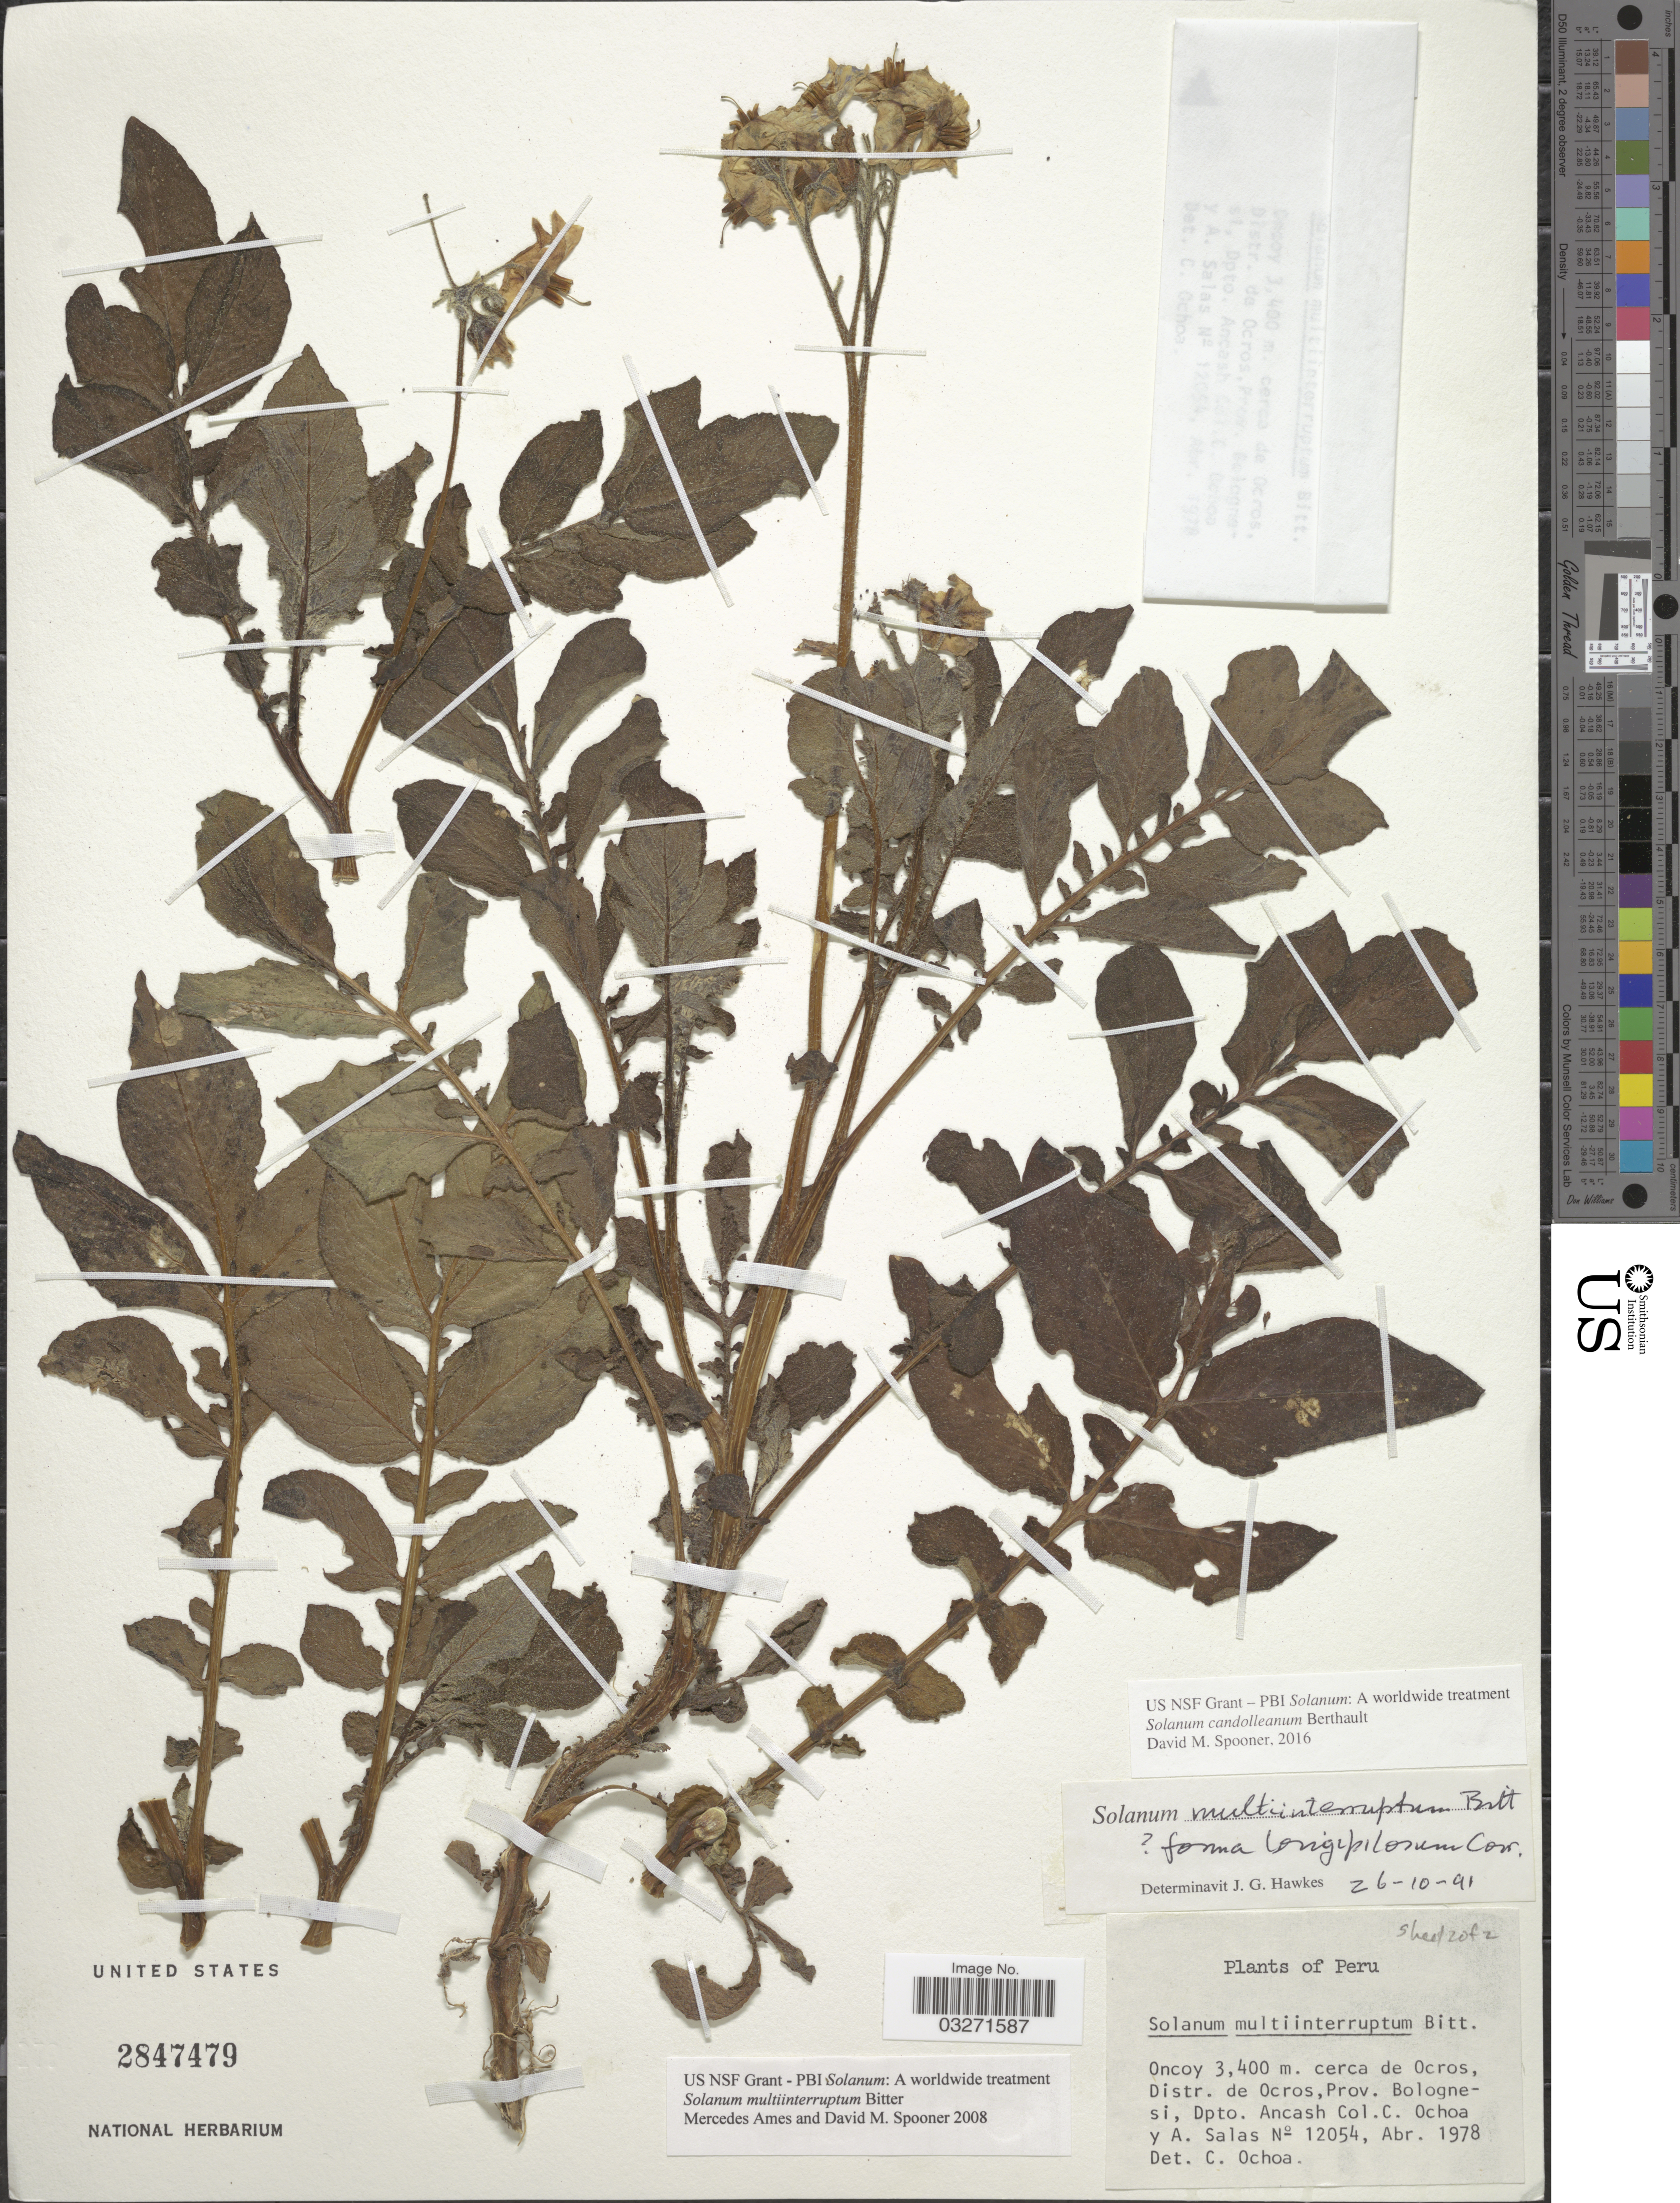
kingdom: Plantae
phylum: Tracheophyta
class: Magnoliopsida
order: Solanales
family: Solanaceae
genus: Solanum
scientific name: Solanum candolleanum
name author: Berthault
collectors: C. Ochoa & A. Salas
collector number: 12054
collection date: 1978-04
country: Peru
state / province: Ancash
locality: Oncoy, cerca de Ocros, Distr. de Ocros, Prov. Bolognesi, Dpto. Ancash.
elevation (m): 3400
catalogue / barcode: US 2847479